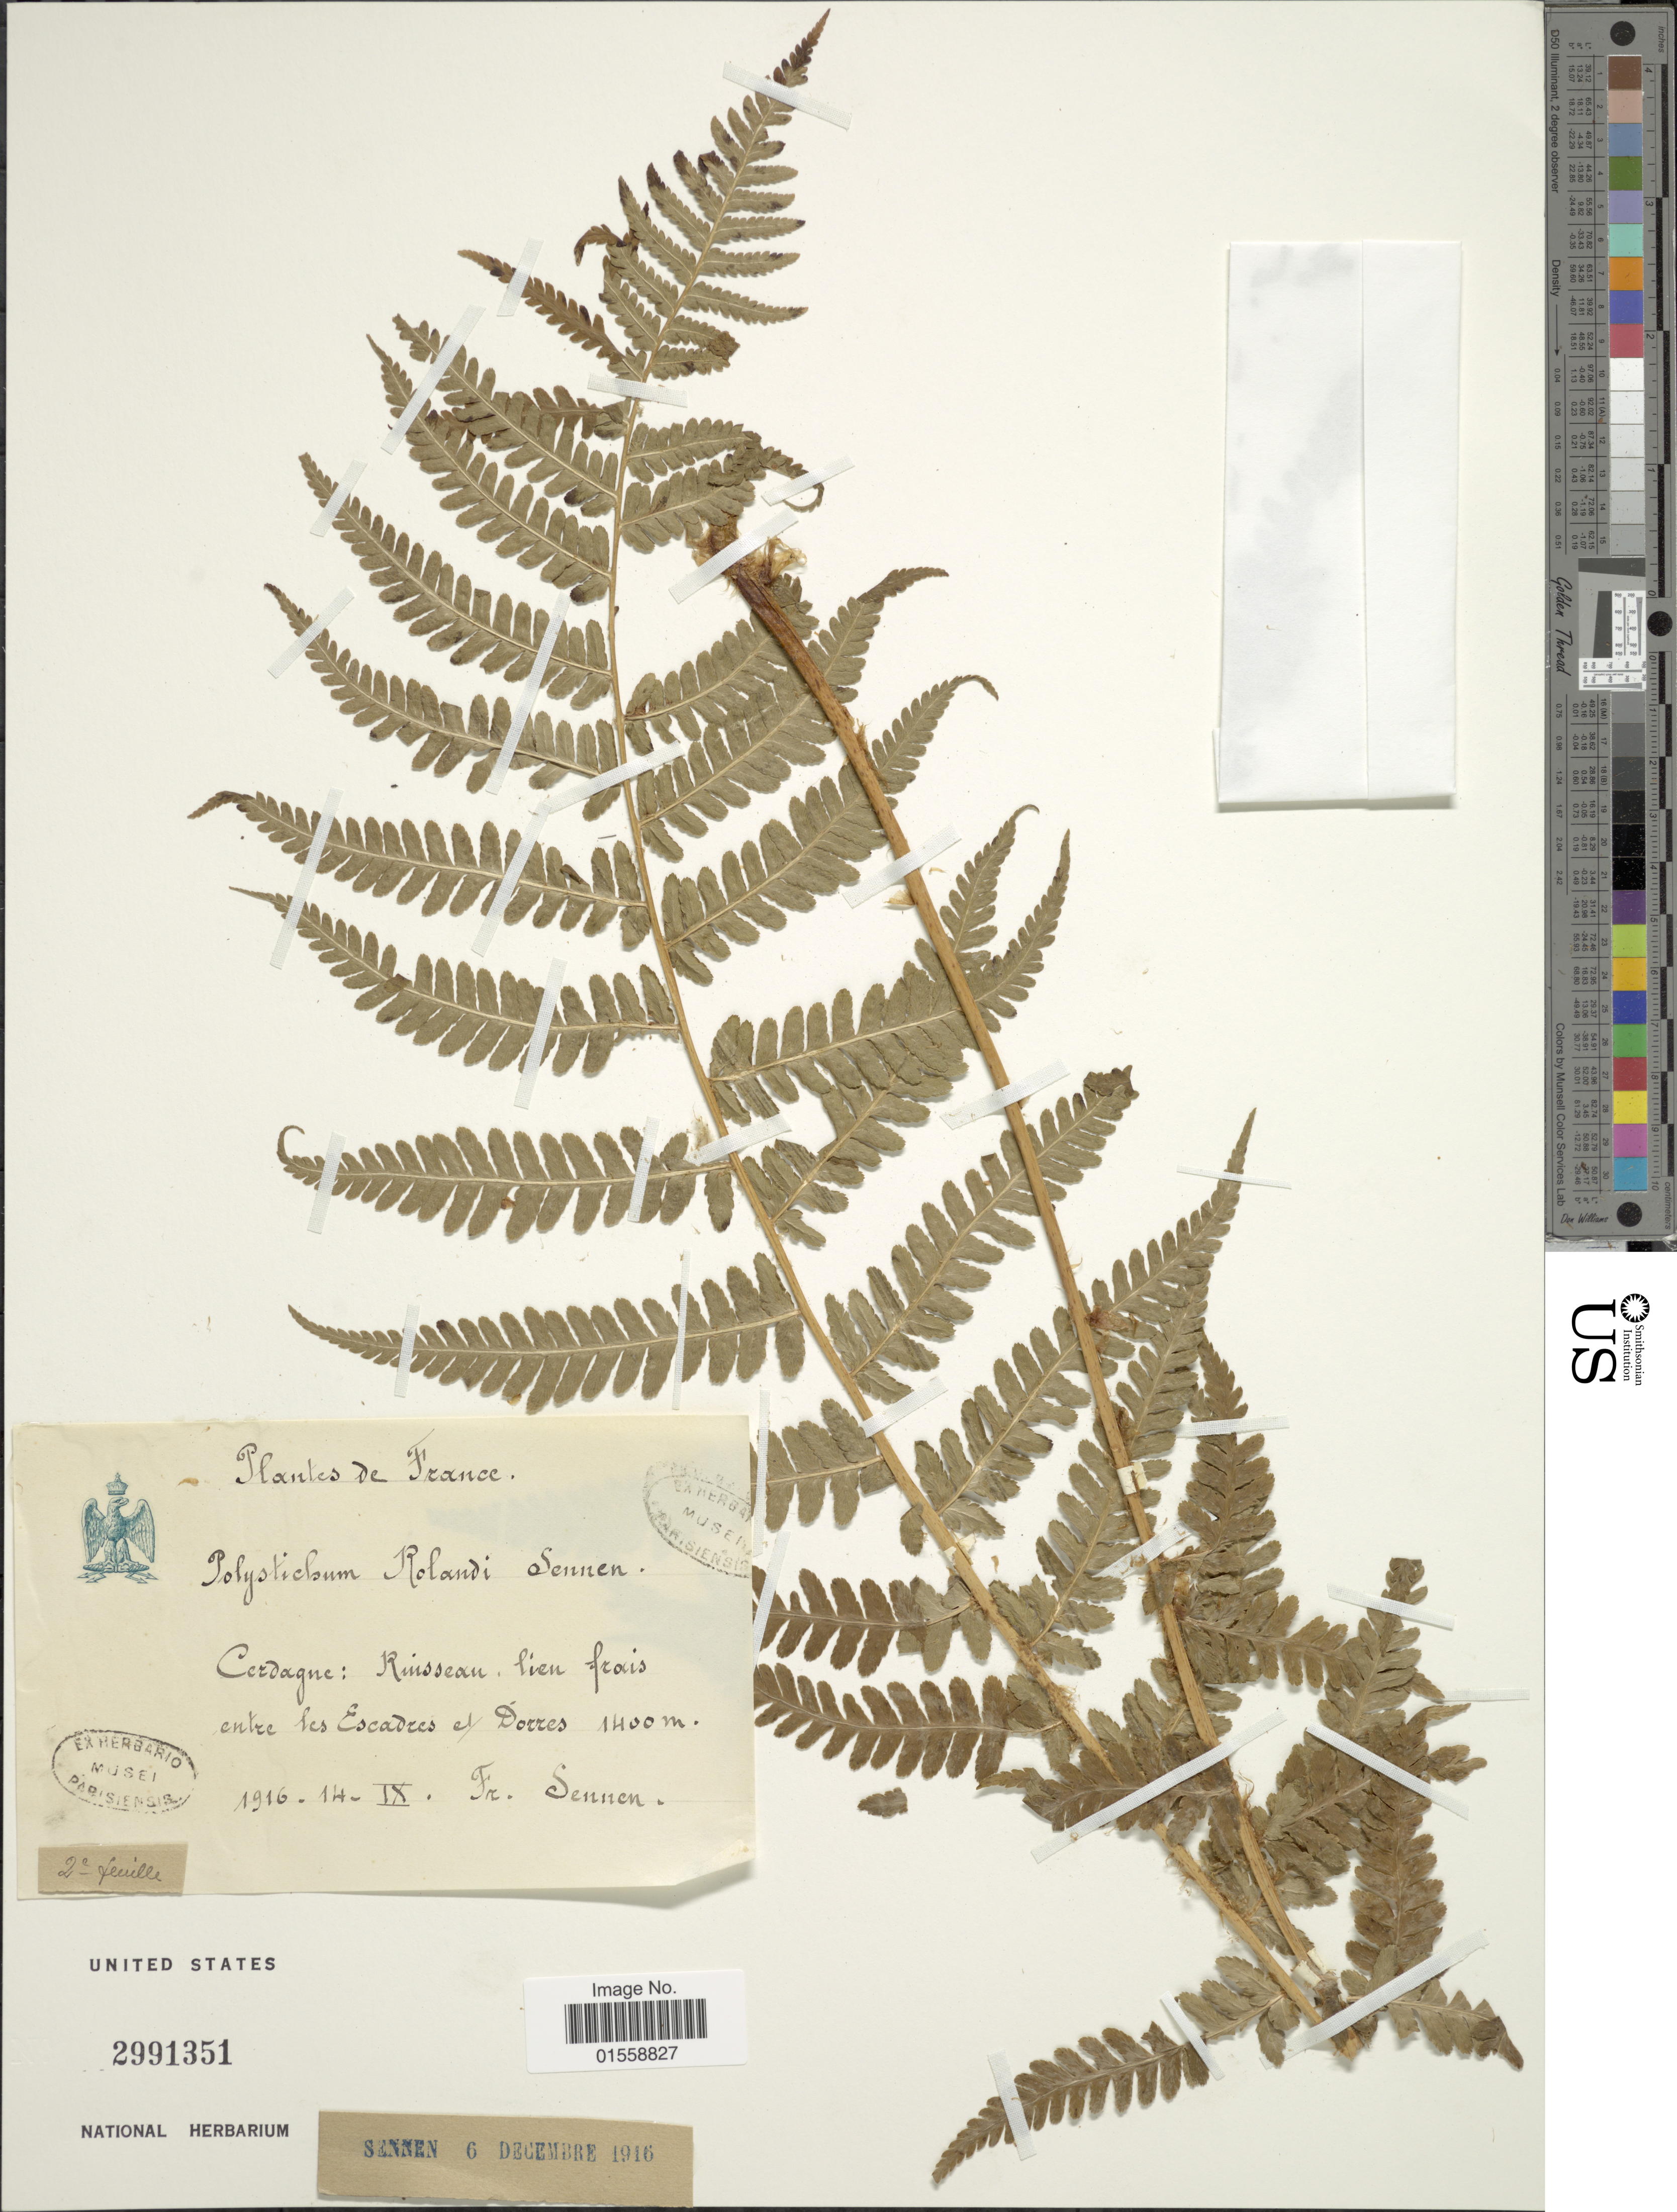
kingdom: Plantae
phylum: Tracheophyta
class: Polypodiopsida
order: Polypodiales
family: Dryopteridaceae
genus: Polystichum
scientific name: Polystichum rolandi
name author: Sennen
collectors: E. Sennen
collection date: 1916-09-14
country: France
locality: France, Cerdagne: Ruissean, lien frois entre les Escades et Dorres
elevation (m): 1400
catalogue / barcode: US 2991351